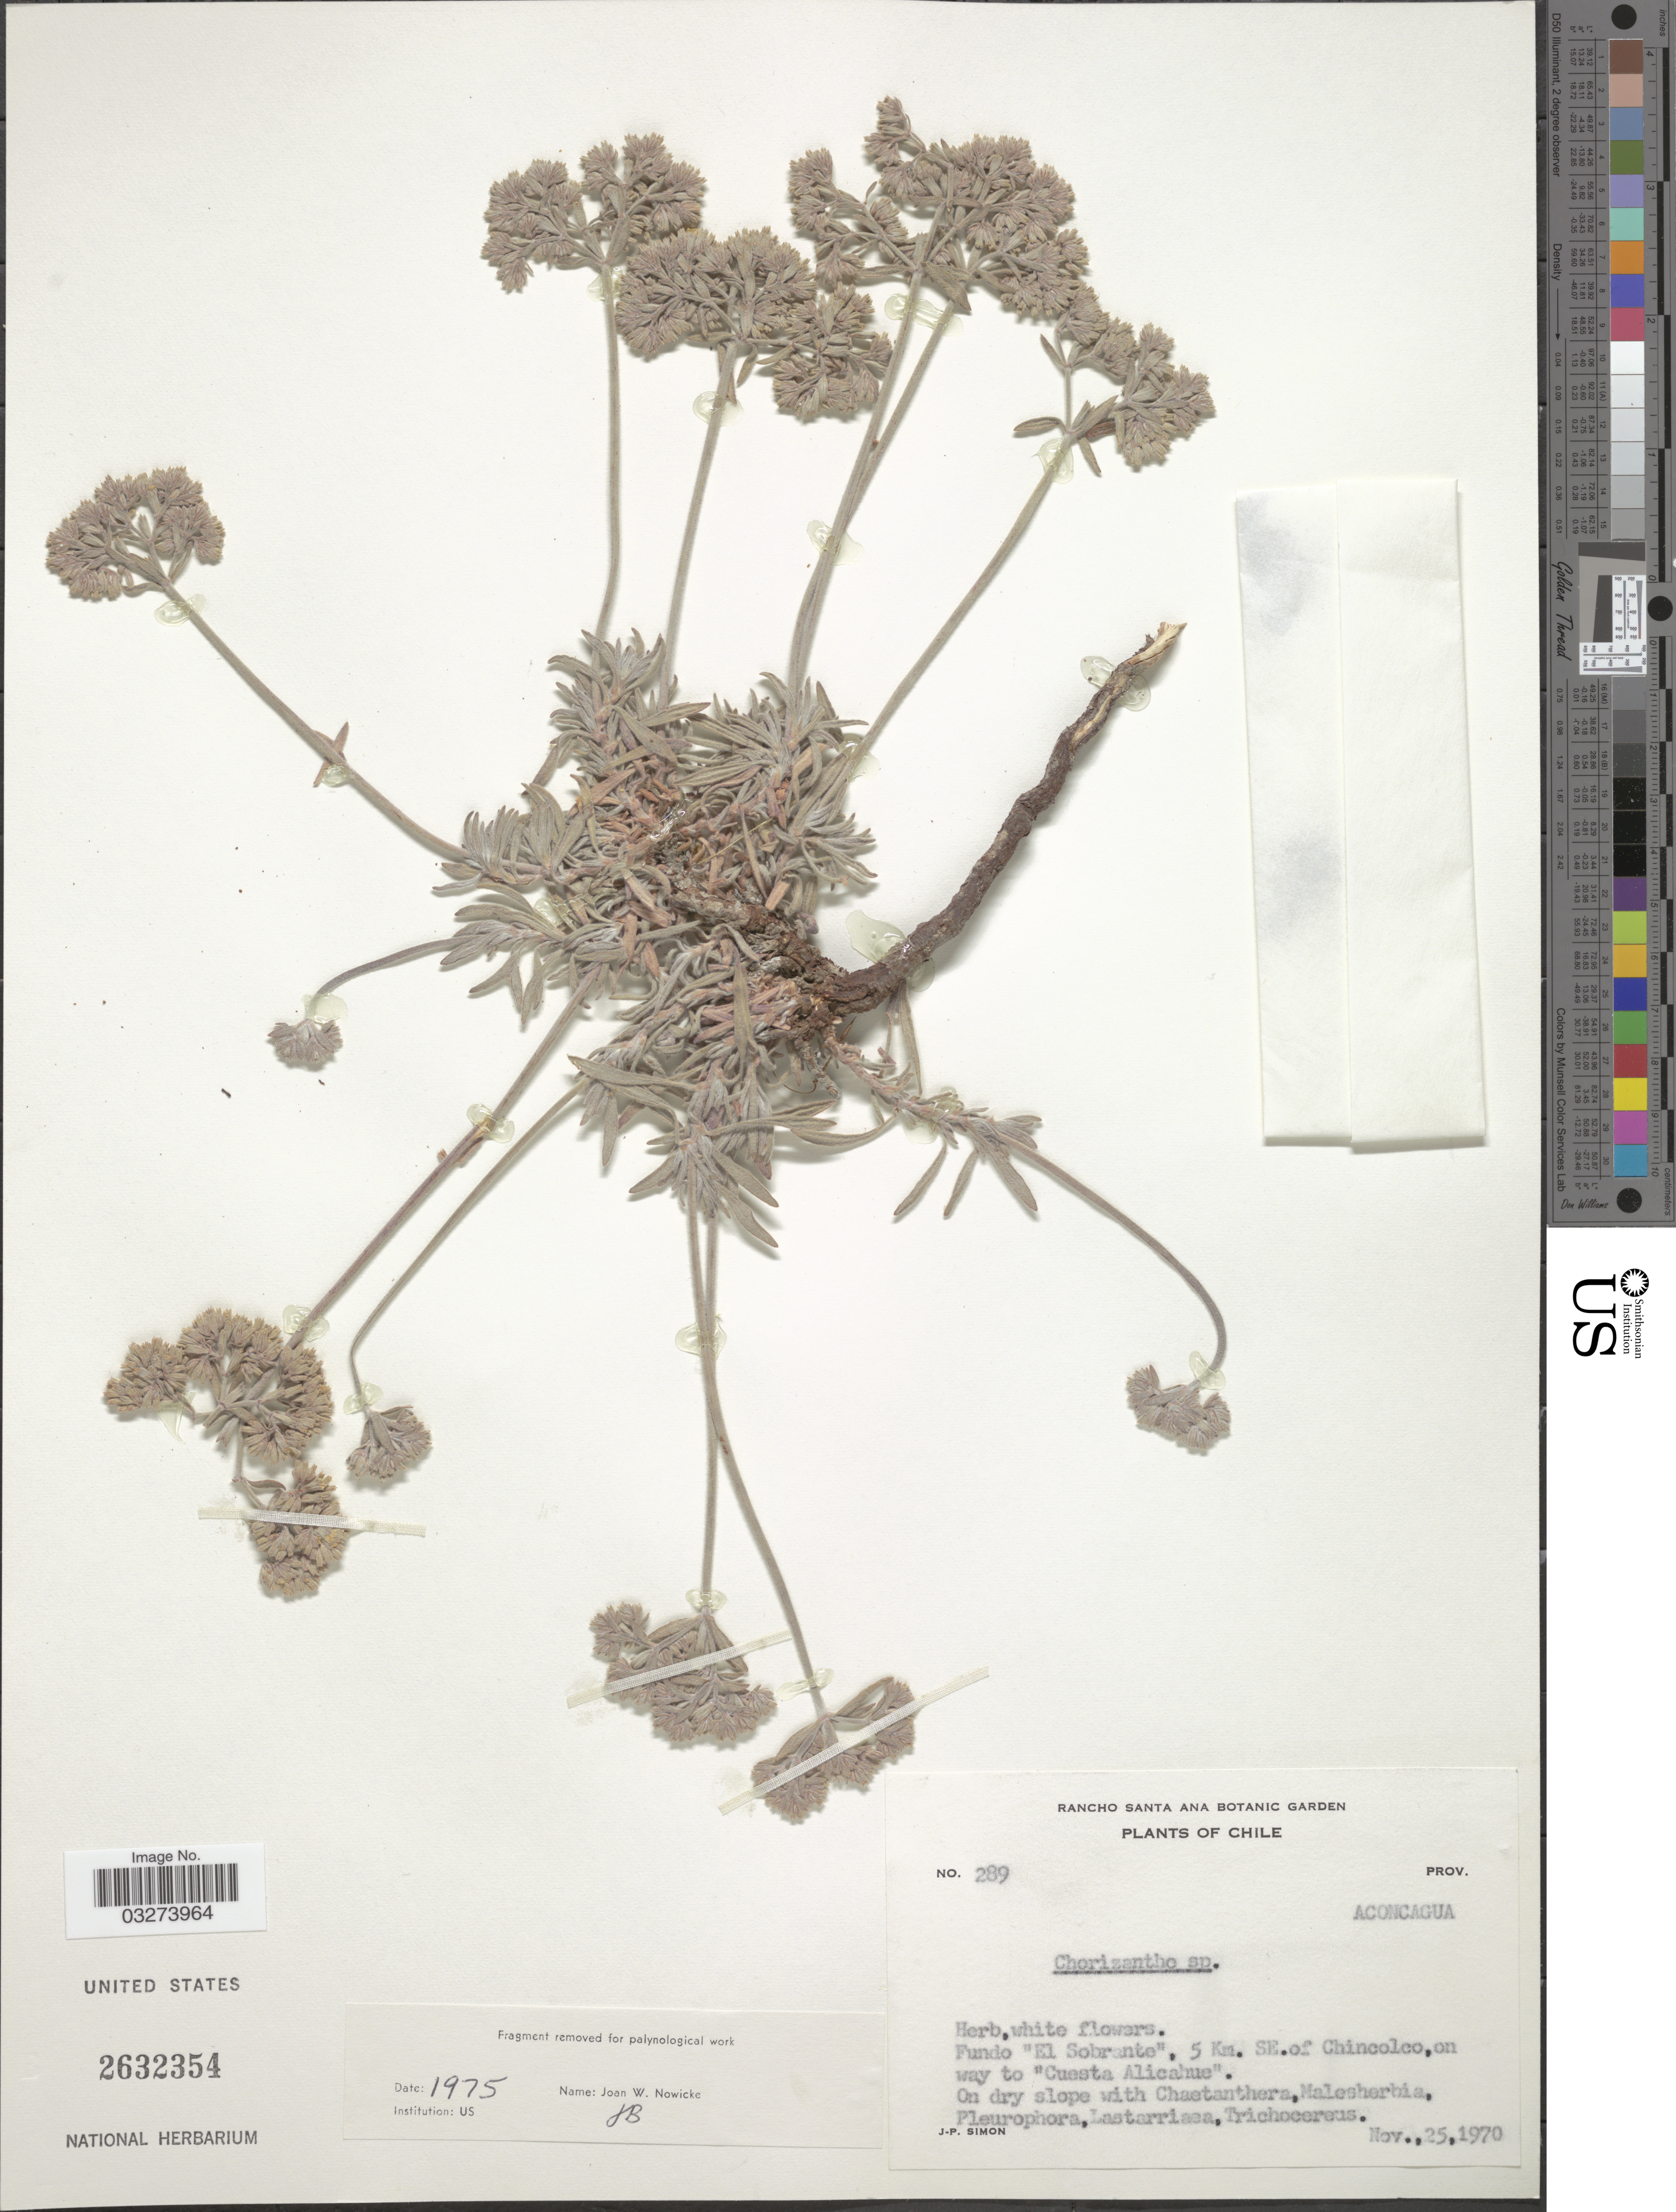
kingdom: Plantae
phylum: Tracheophyta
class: Magnoliopsida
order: Caryophyllales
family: Polygonaceae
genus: Chorizanthe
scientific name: Chorizanthe sp.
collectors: J.-P. Simon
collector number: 289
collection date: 1970-11-25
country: Chile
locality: Prov. Aconcagua. Fundo "El Sobrante", 5 Km. SE. of Chincolco, on way to "Cuesta Alicahue".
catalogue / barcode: US 2632354